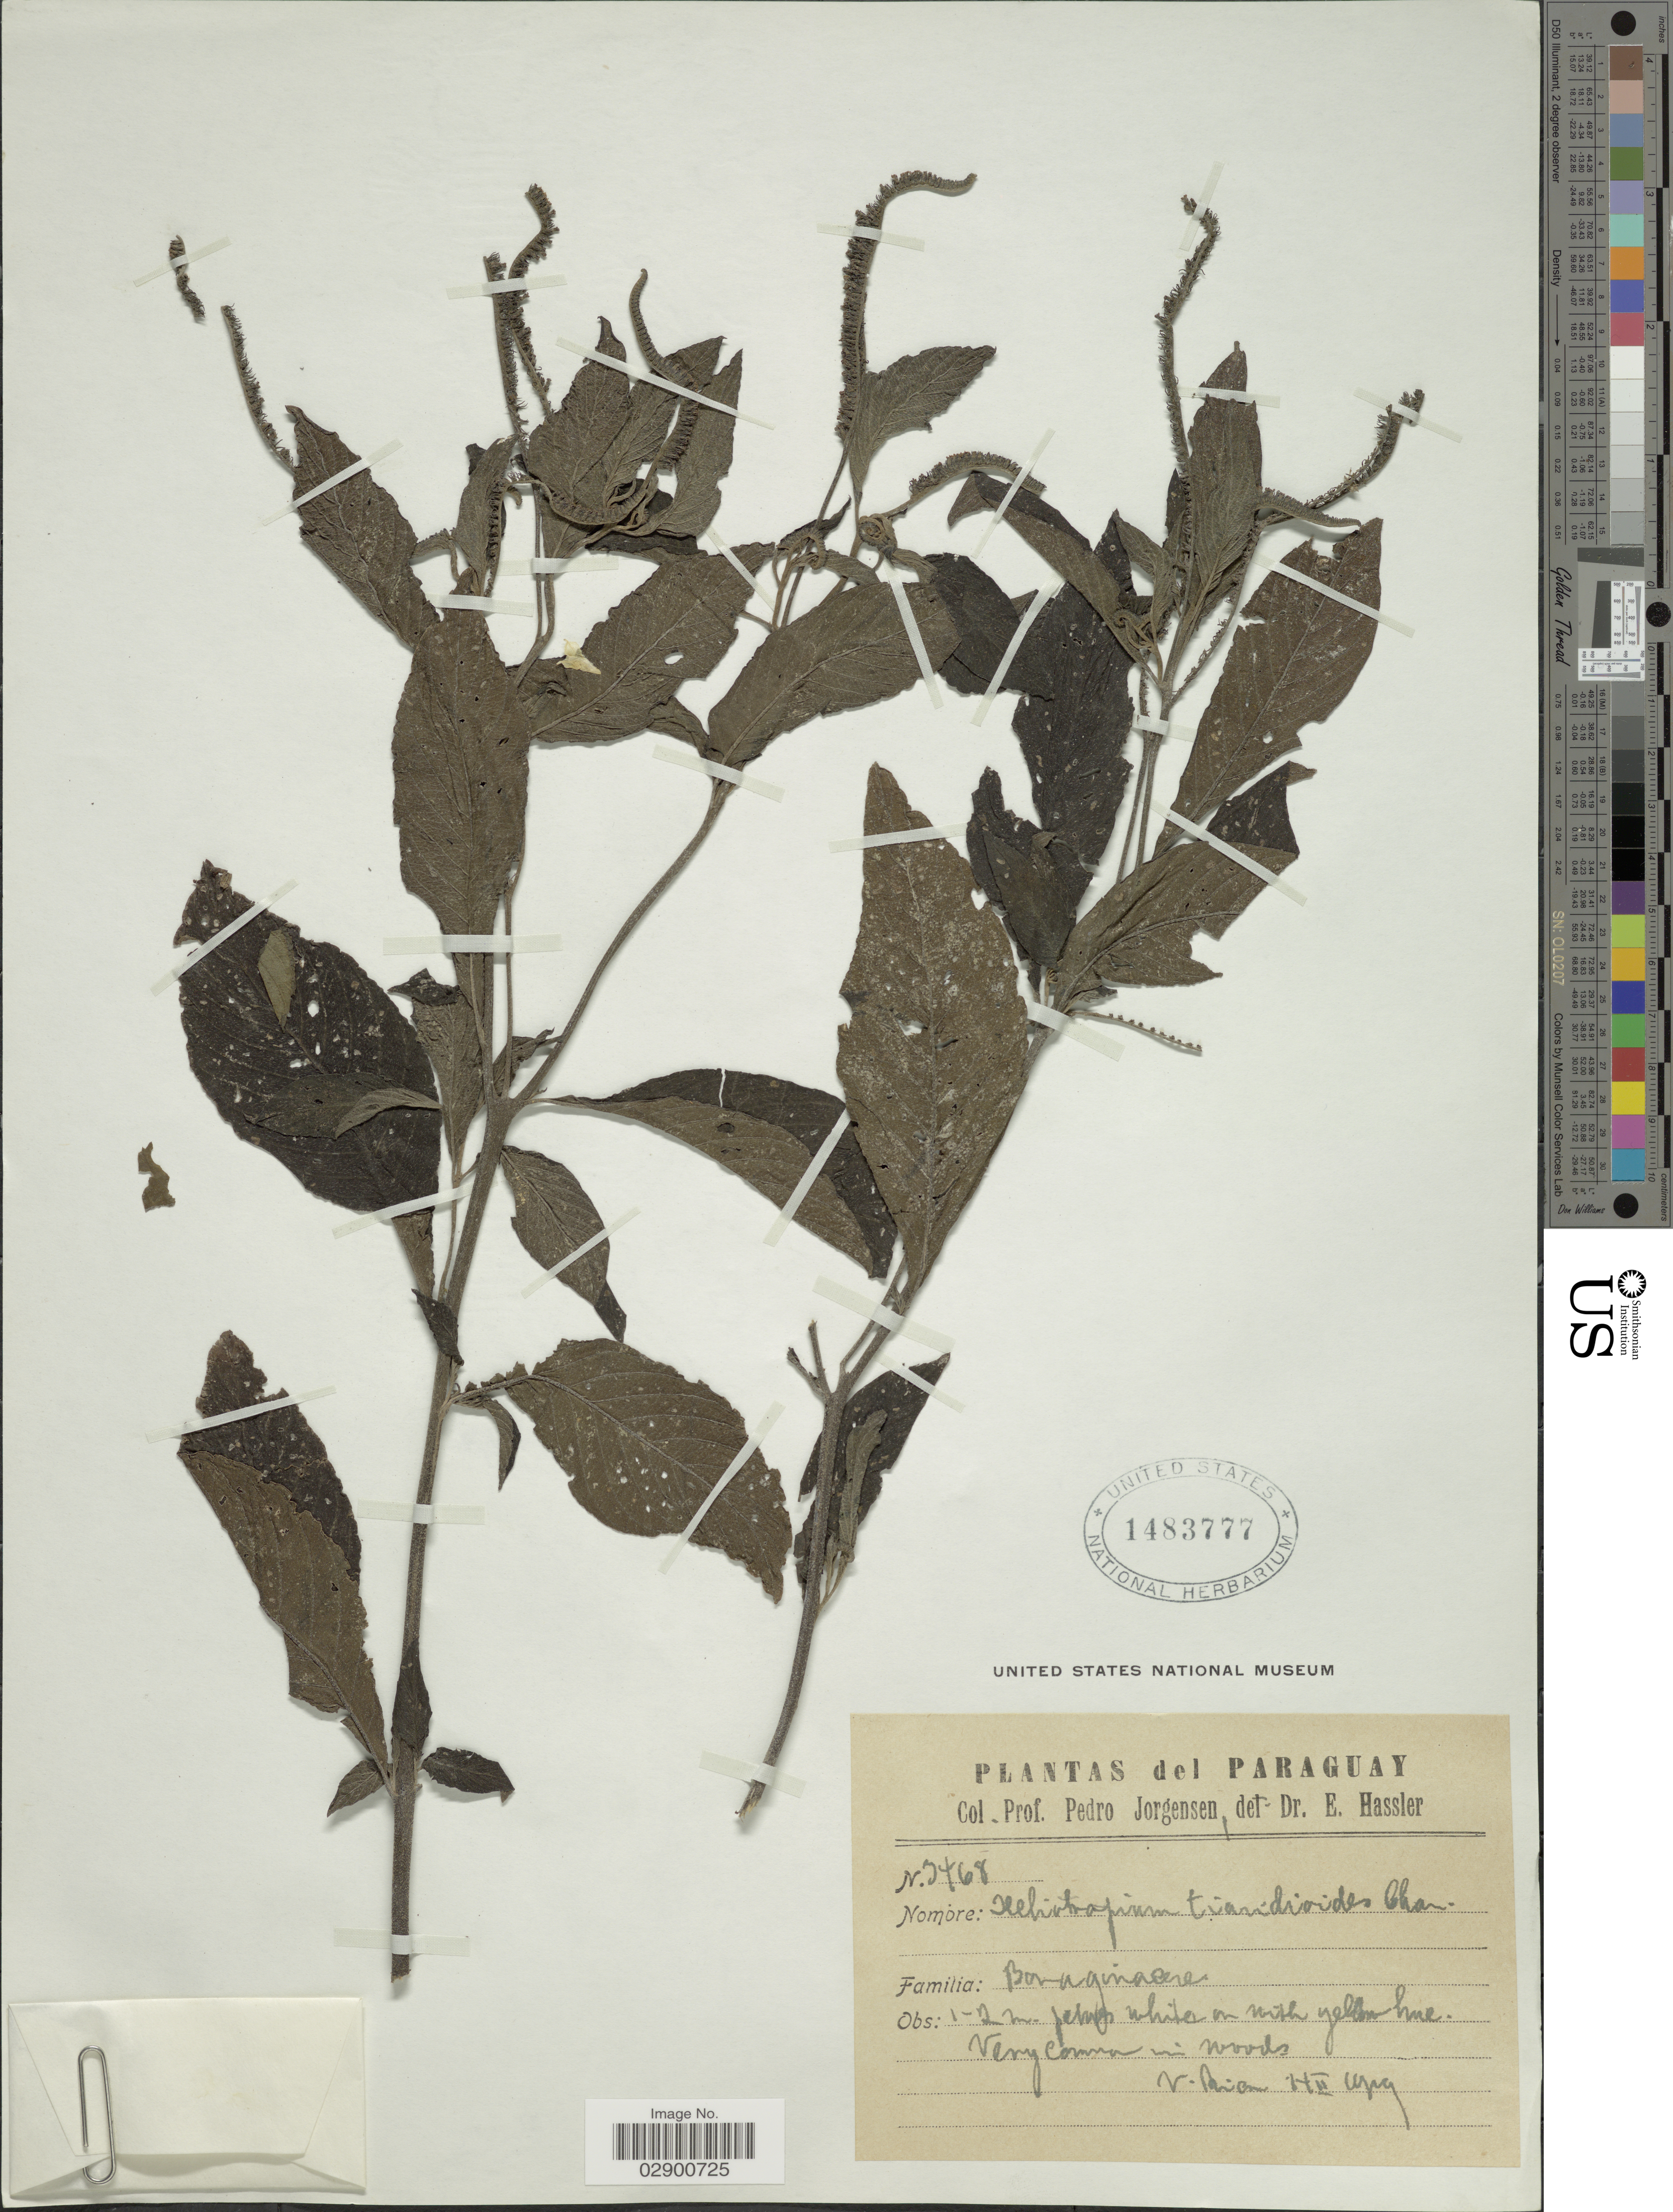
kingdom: Plantae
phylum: Tracheophyta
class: Magnoliopsida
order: Boraginales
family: Heliotropiaceae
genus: Heliotropium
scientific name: Heliotropium transalpinum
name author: Vell.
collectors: P. Jörgensen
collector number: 3468*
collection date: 1919-02-14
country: Paraguay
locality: V. Rica.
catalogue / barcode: US 1483777